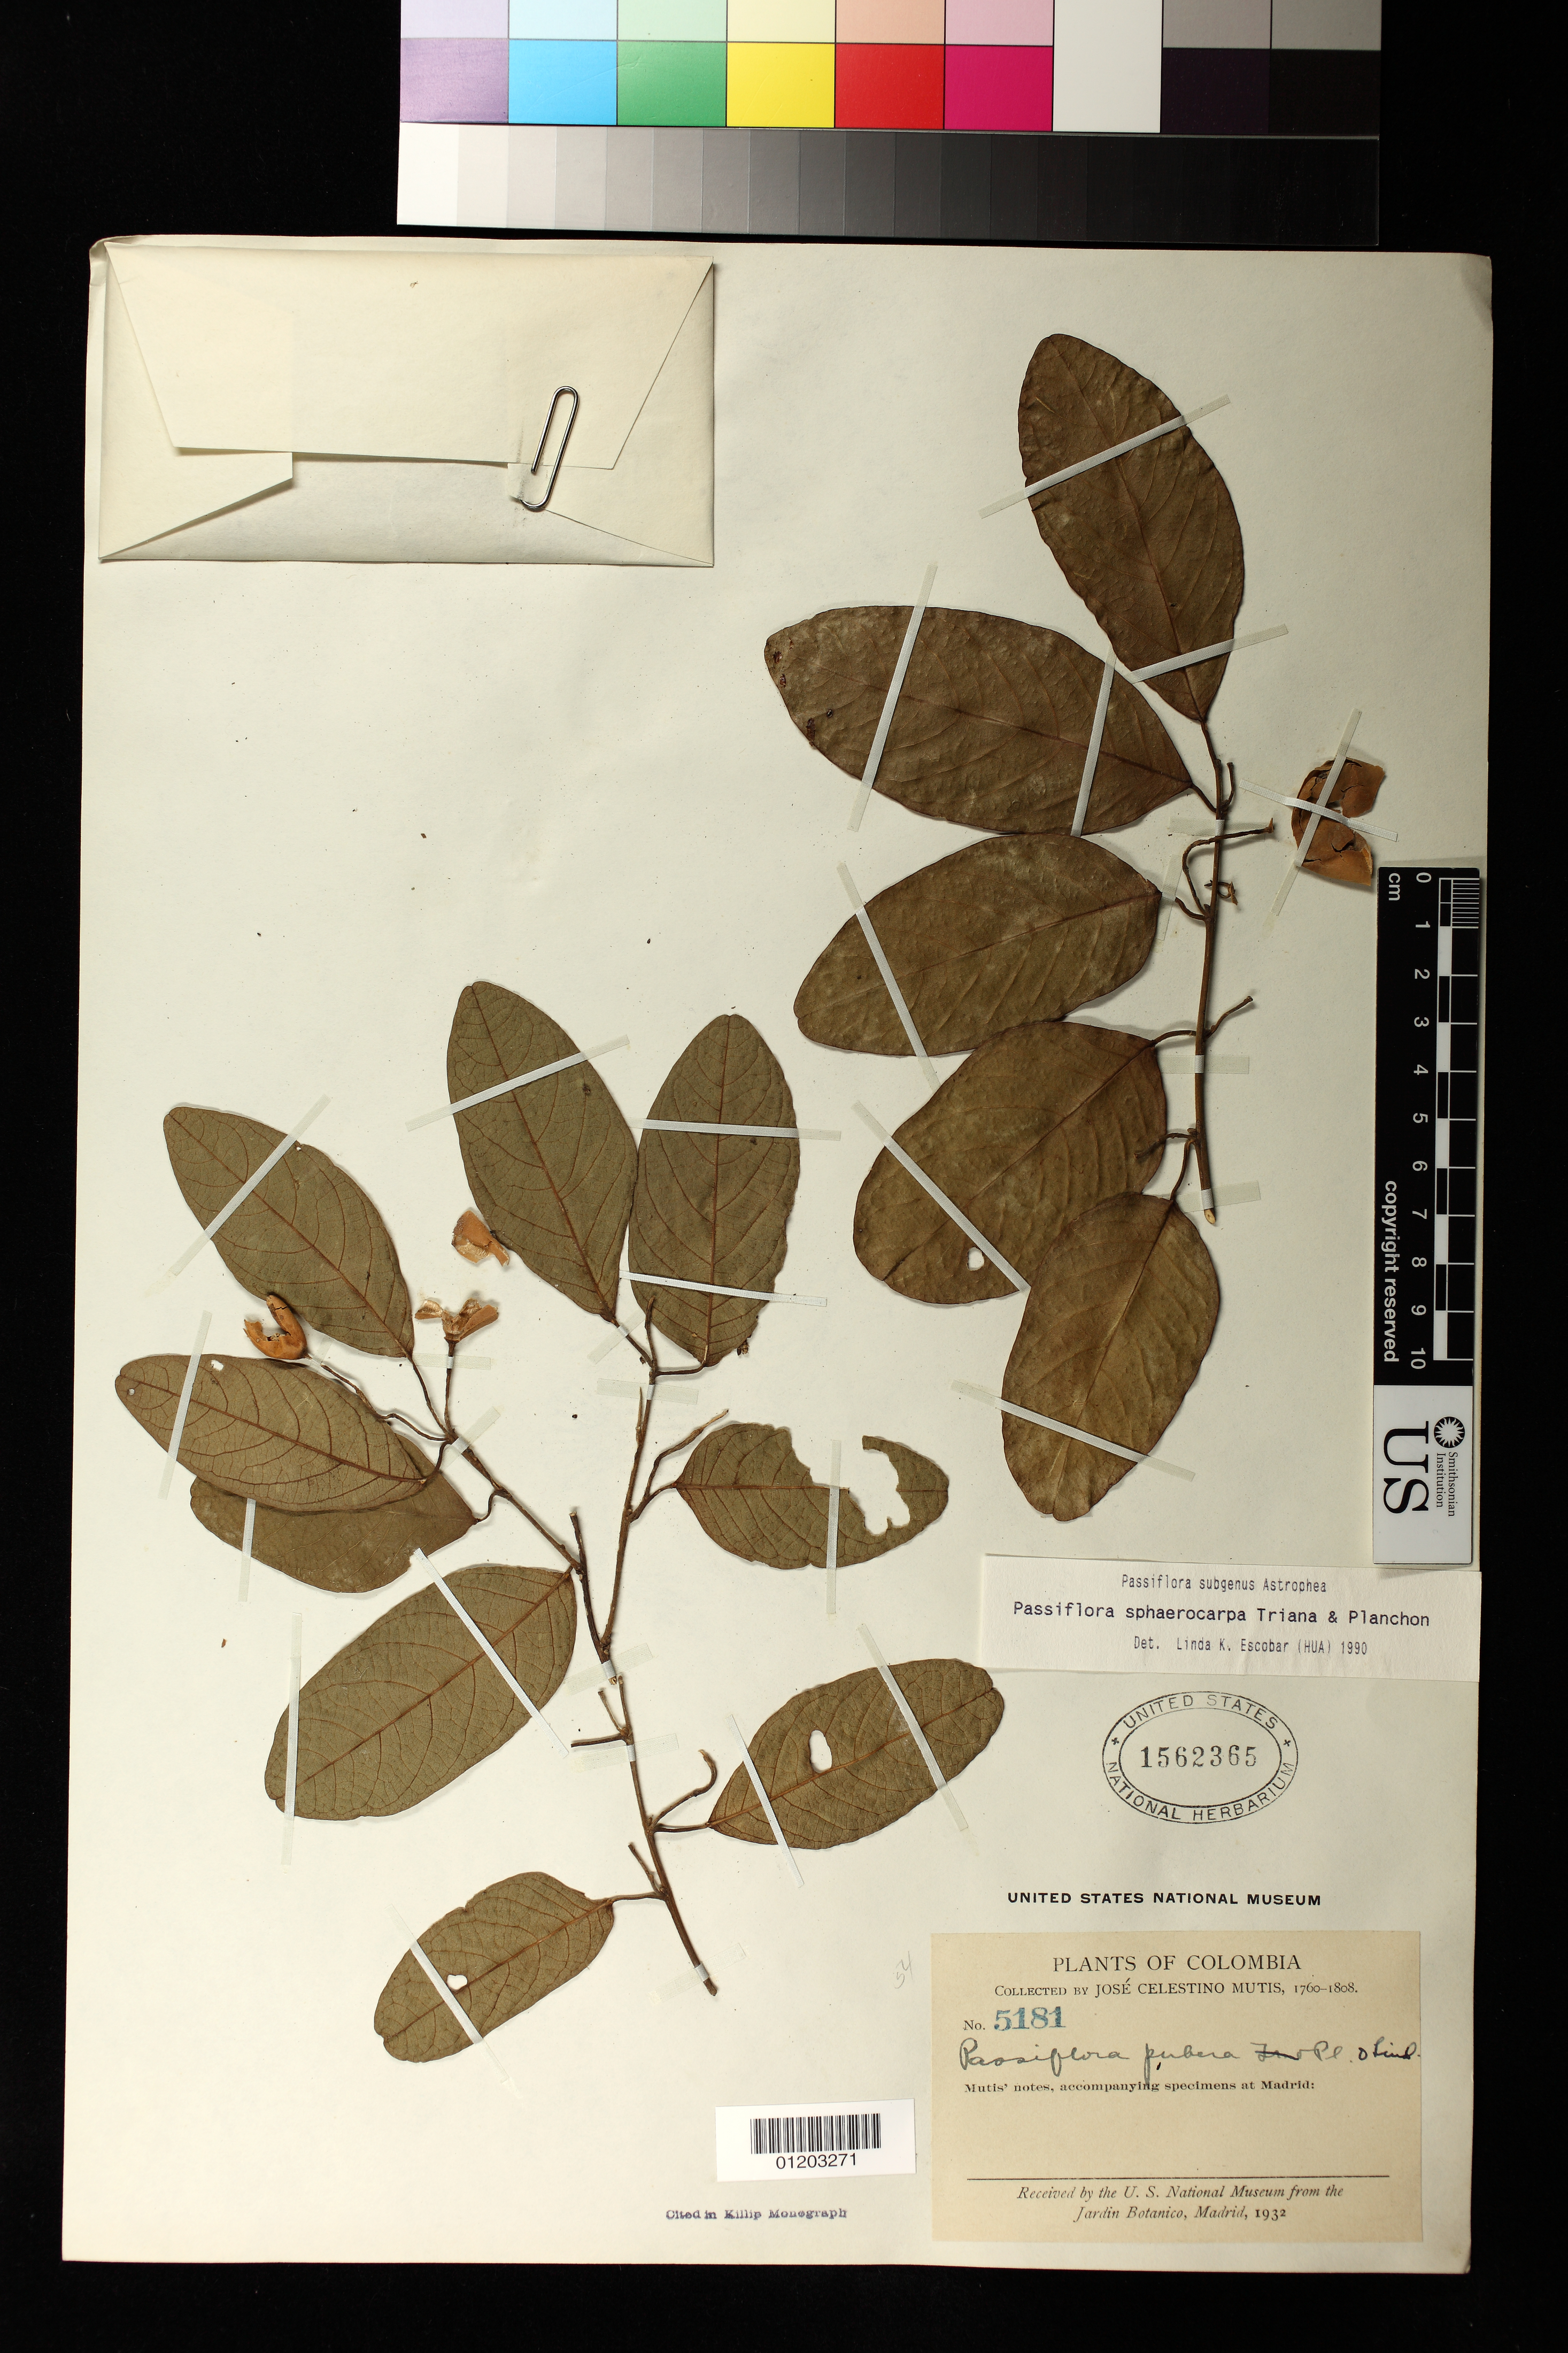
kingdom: Plantae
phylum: Tracheophyta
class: Magnoliopsida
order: Malpighiales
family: Passifloraceae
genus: Passiflora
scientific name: Passiflora sphaerocarpa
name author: Triana & Planch.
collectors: J. C. B. Mutis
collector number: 5181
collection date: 1760/1808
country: Colombia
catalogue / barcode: US 1562365